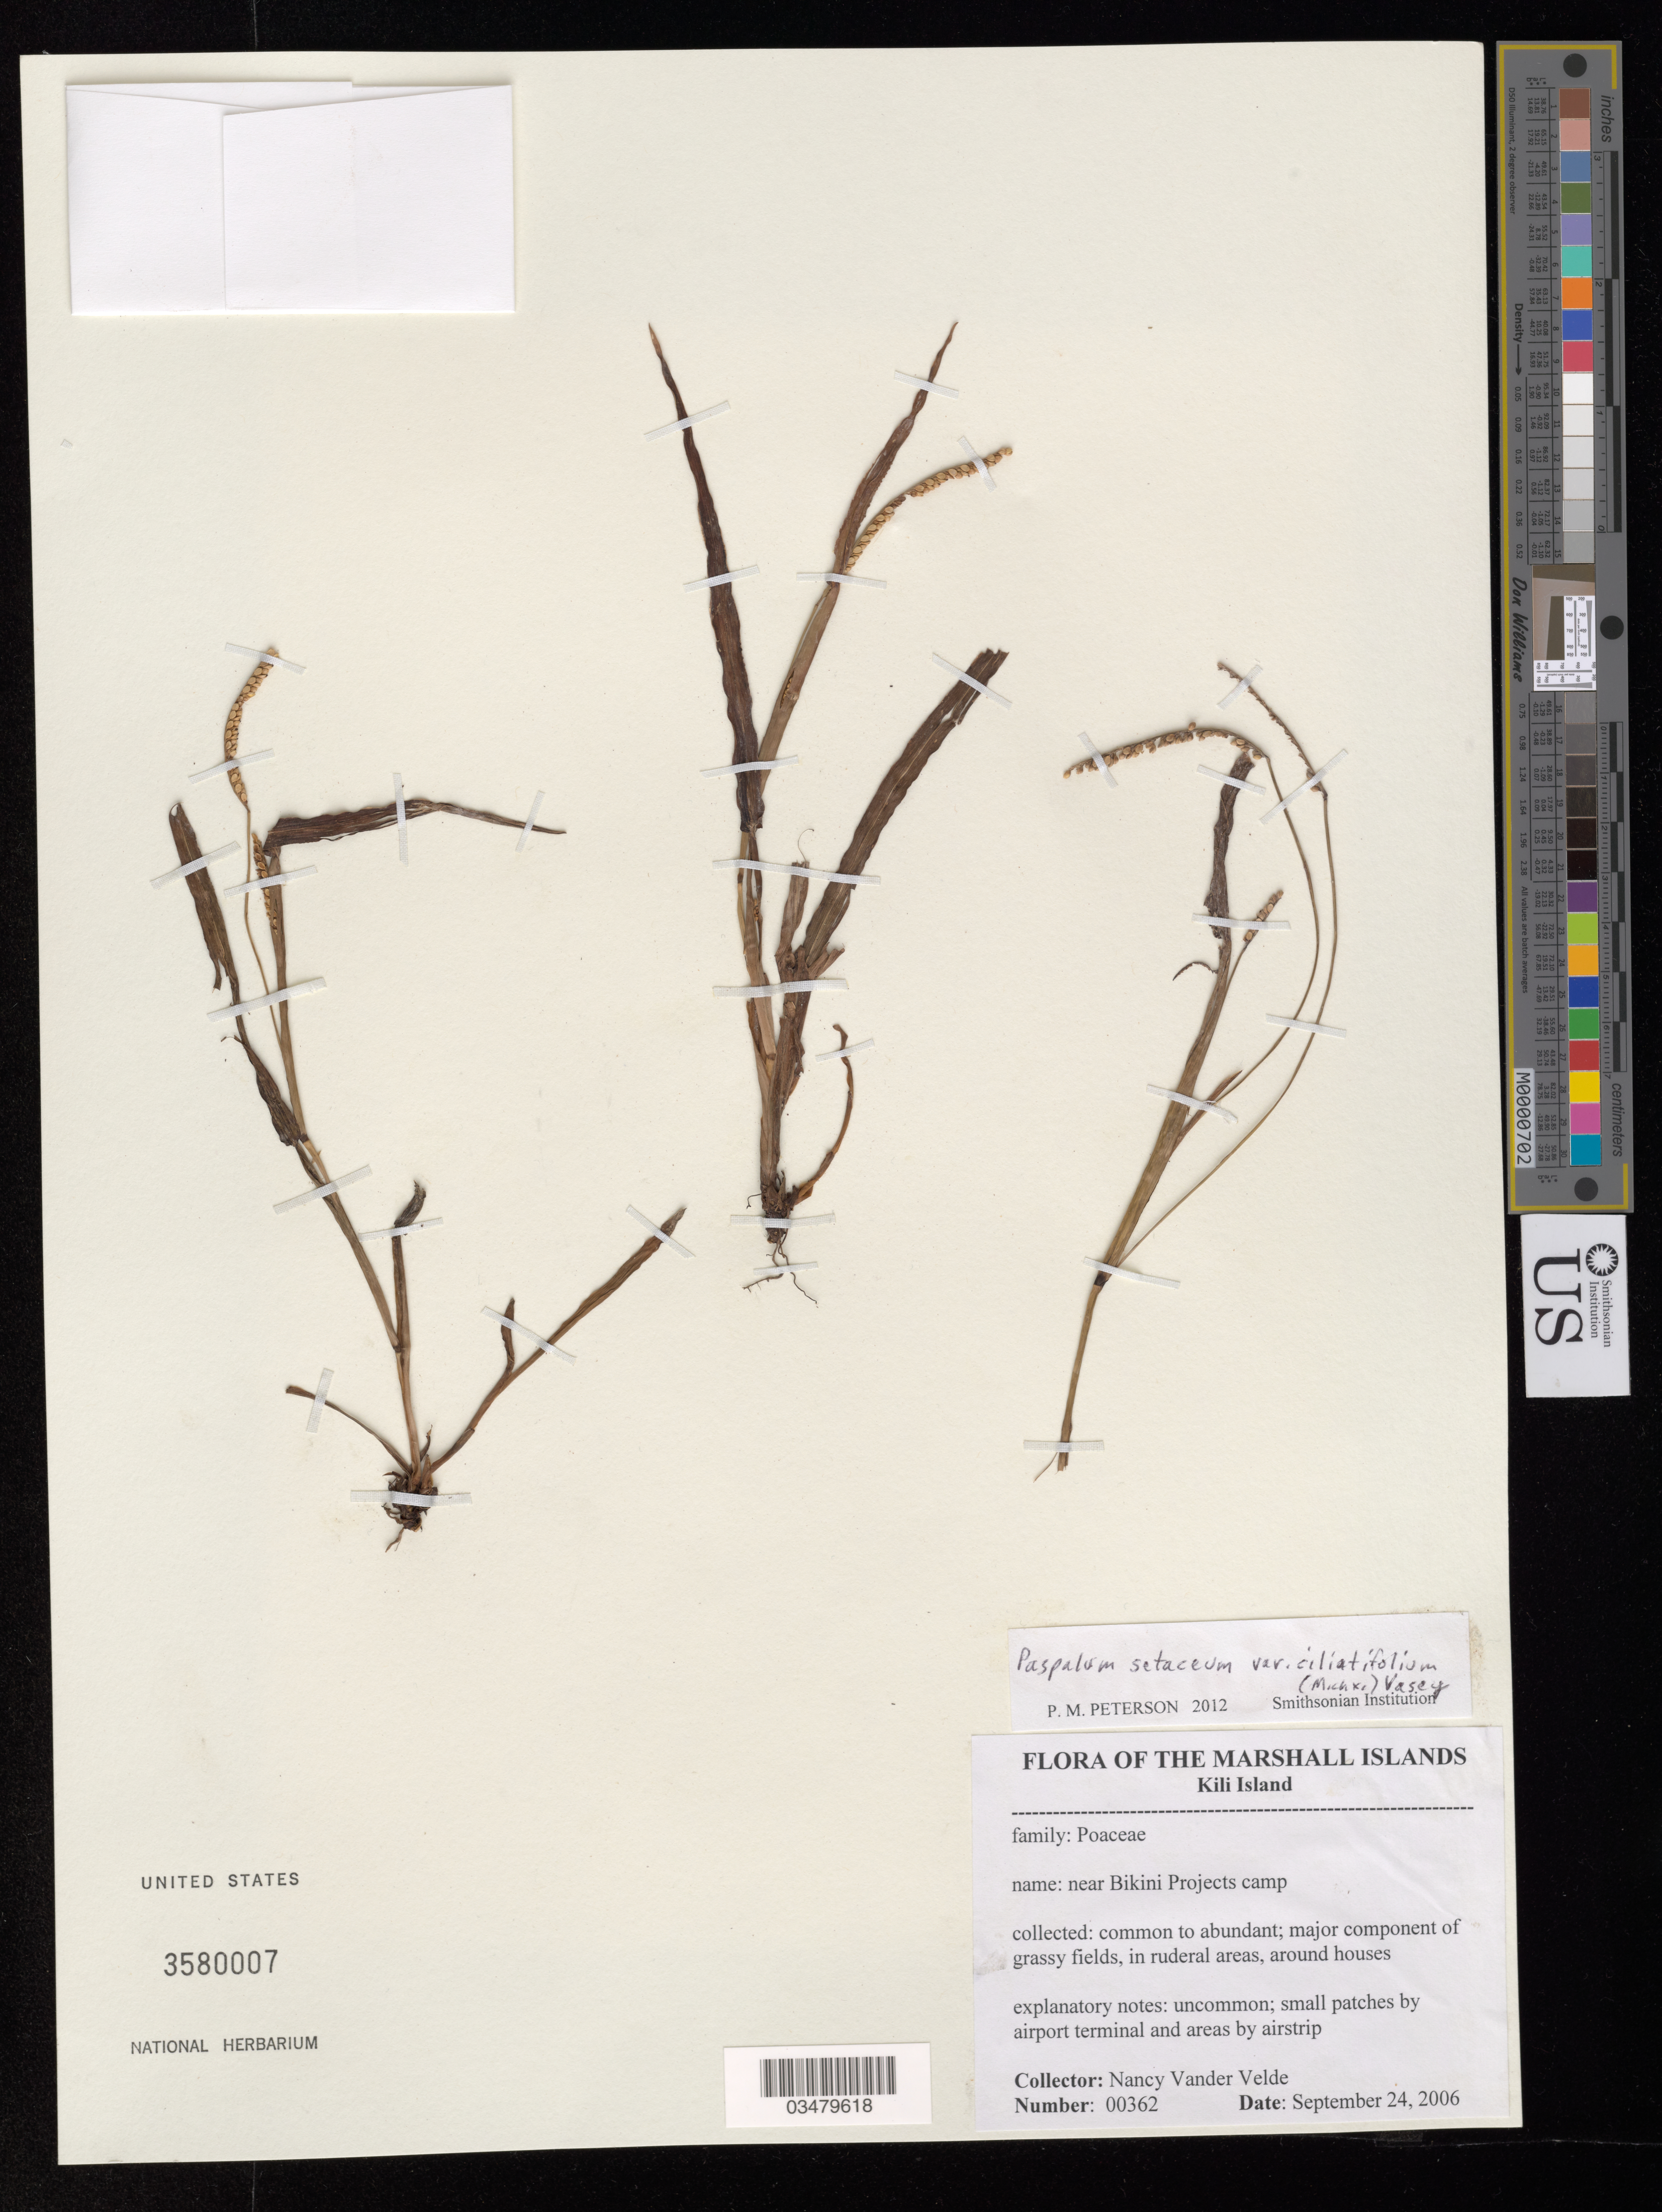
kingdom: Plantae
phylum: Tracheophyta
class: Liliopsida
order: Poales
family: Poaceae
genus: Paspalum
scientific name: Paspalum setaceum var. ciliatifolium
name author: (Michx.) Vasey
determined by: Peterson, Paul M., (BOT), Smithsonian Institution - National Museum of Natural History (UNITED STATES)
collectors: N. Vander Velde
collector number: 362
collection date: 2006-09-24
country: Marshall Islands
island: Kili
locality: Kili Island. Near Bikini Projects camp.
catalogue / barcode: US 3580007